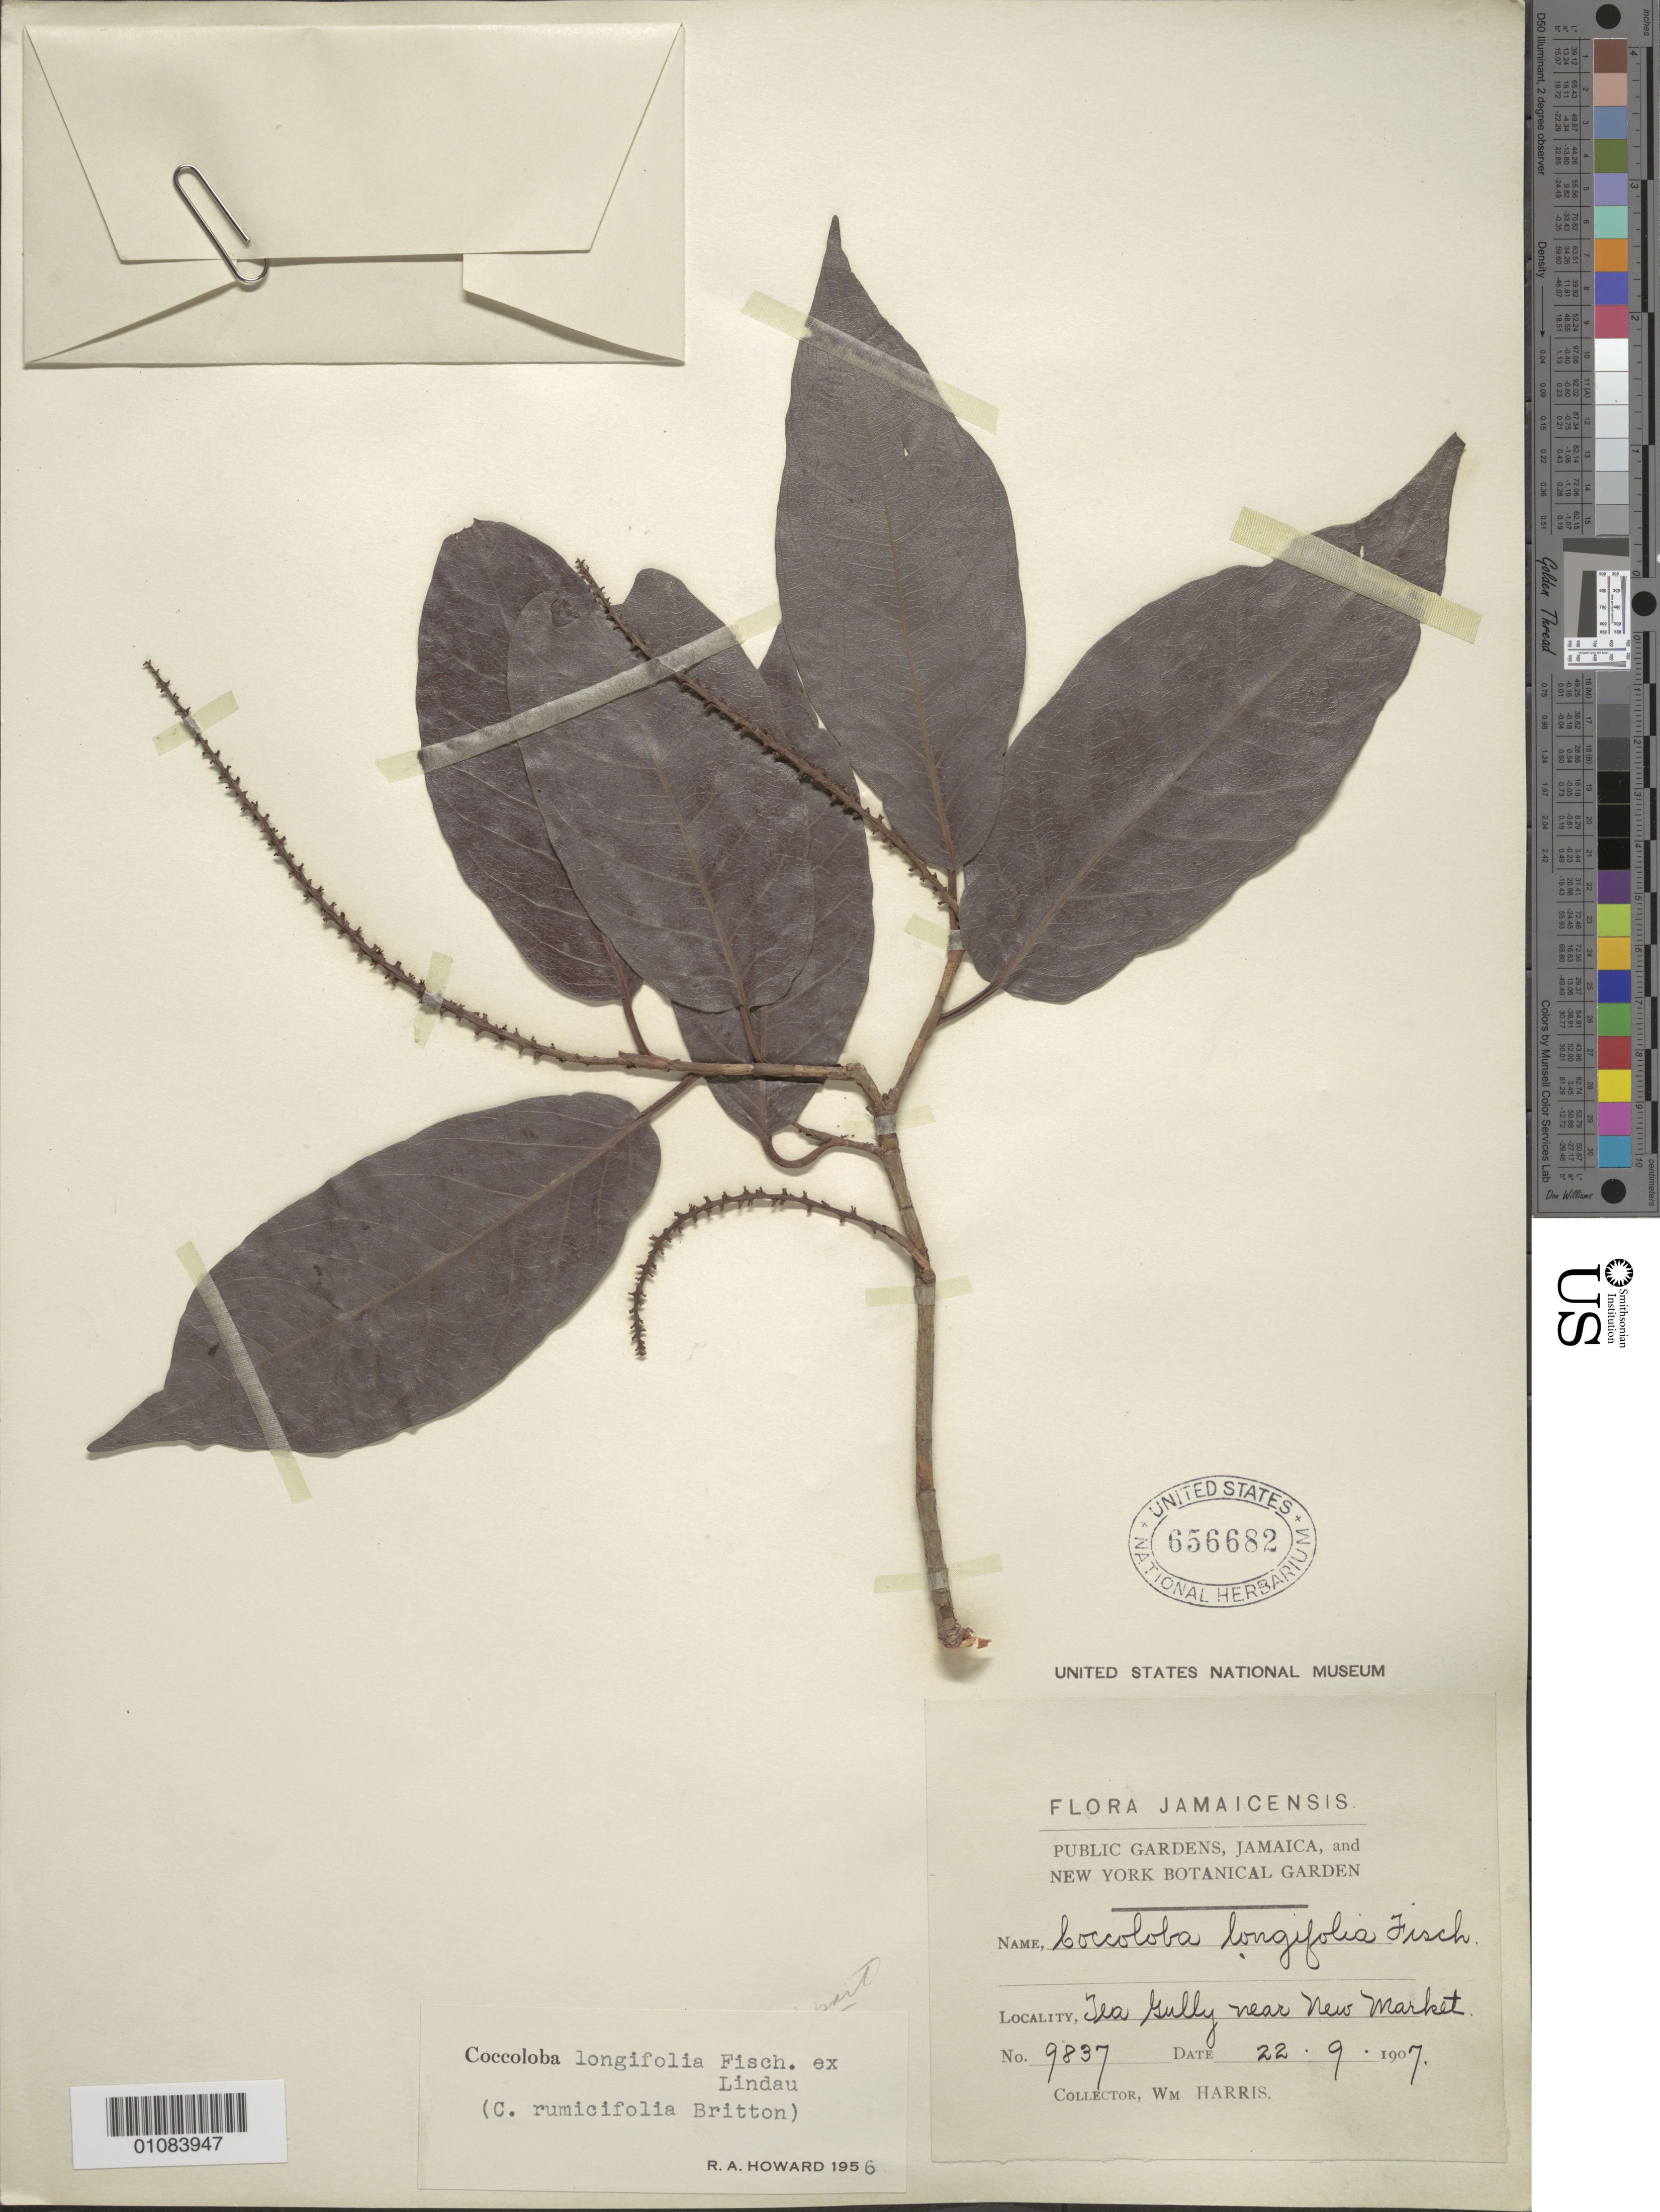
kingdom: Plantae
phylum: Tracheophyta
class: Magnoliopsida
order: Caryophyllales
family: Polygonaceae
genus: Coccoloba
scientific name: Coccoloba longifolia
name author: Fisch. ex Lindau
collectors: W. Harris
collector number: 9837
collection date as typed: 22 Sep 1907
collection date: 1907-09-22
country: Jamaica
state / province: Saint Elizabeth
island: Jamaica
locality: Tea Gully near New Market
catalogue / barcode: US 656682